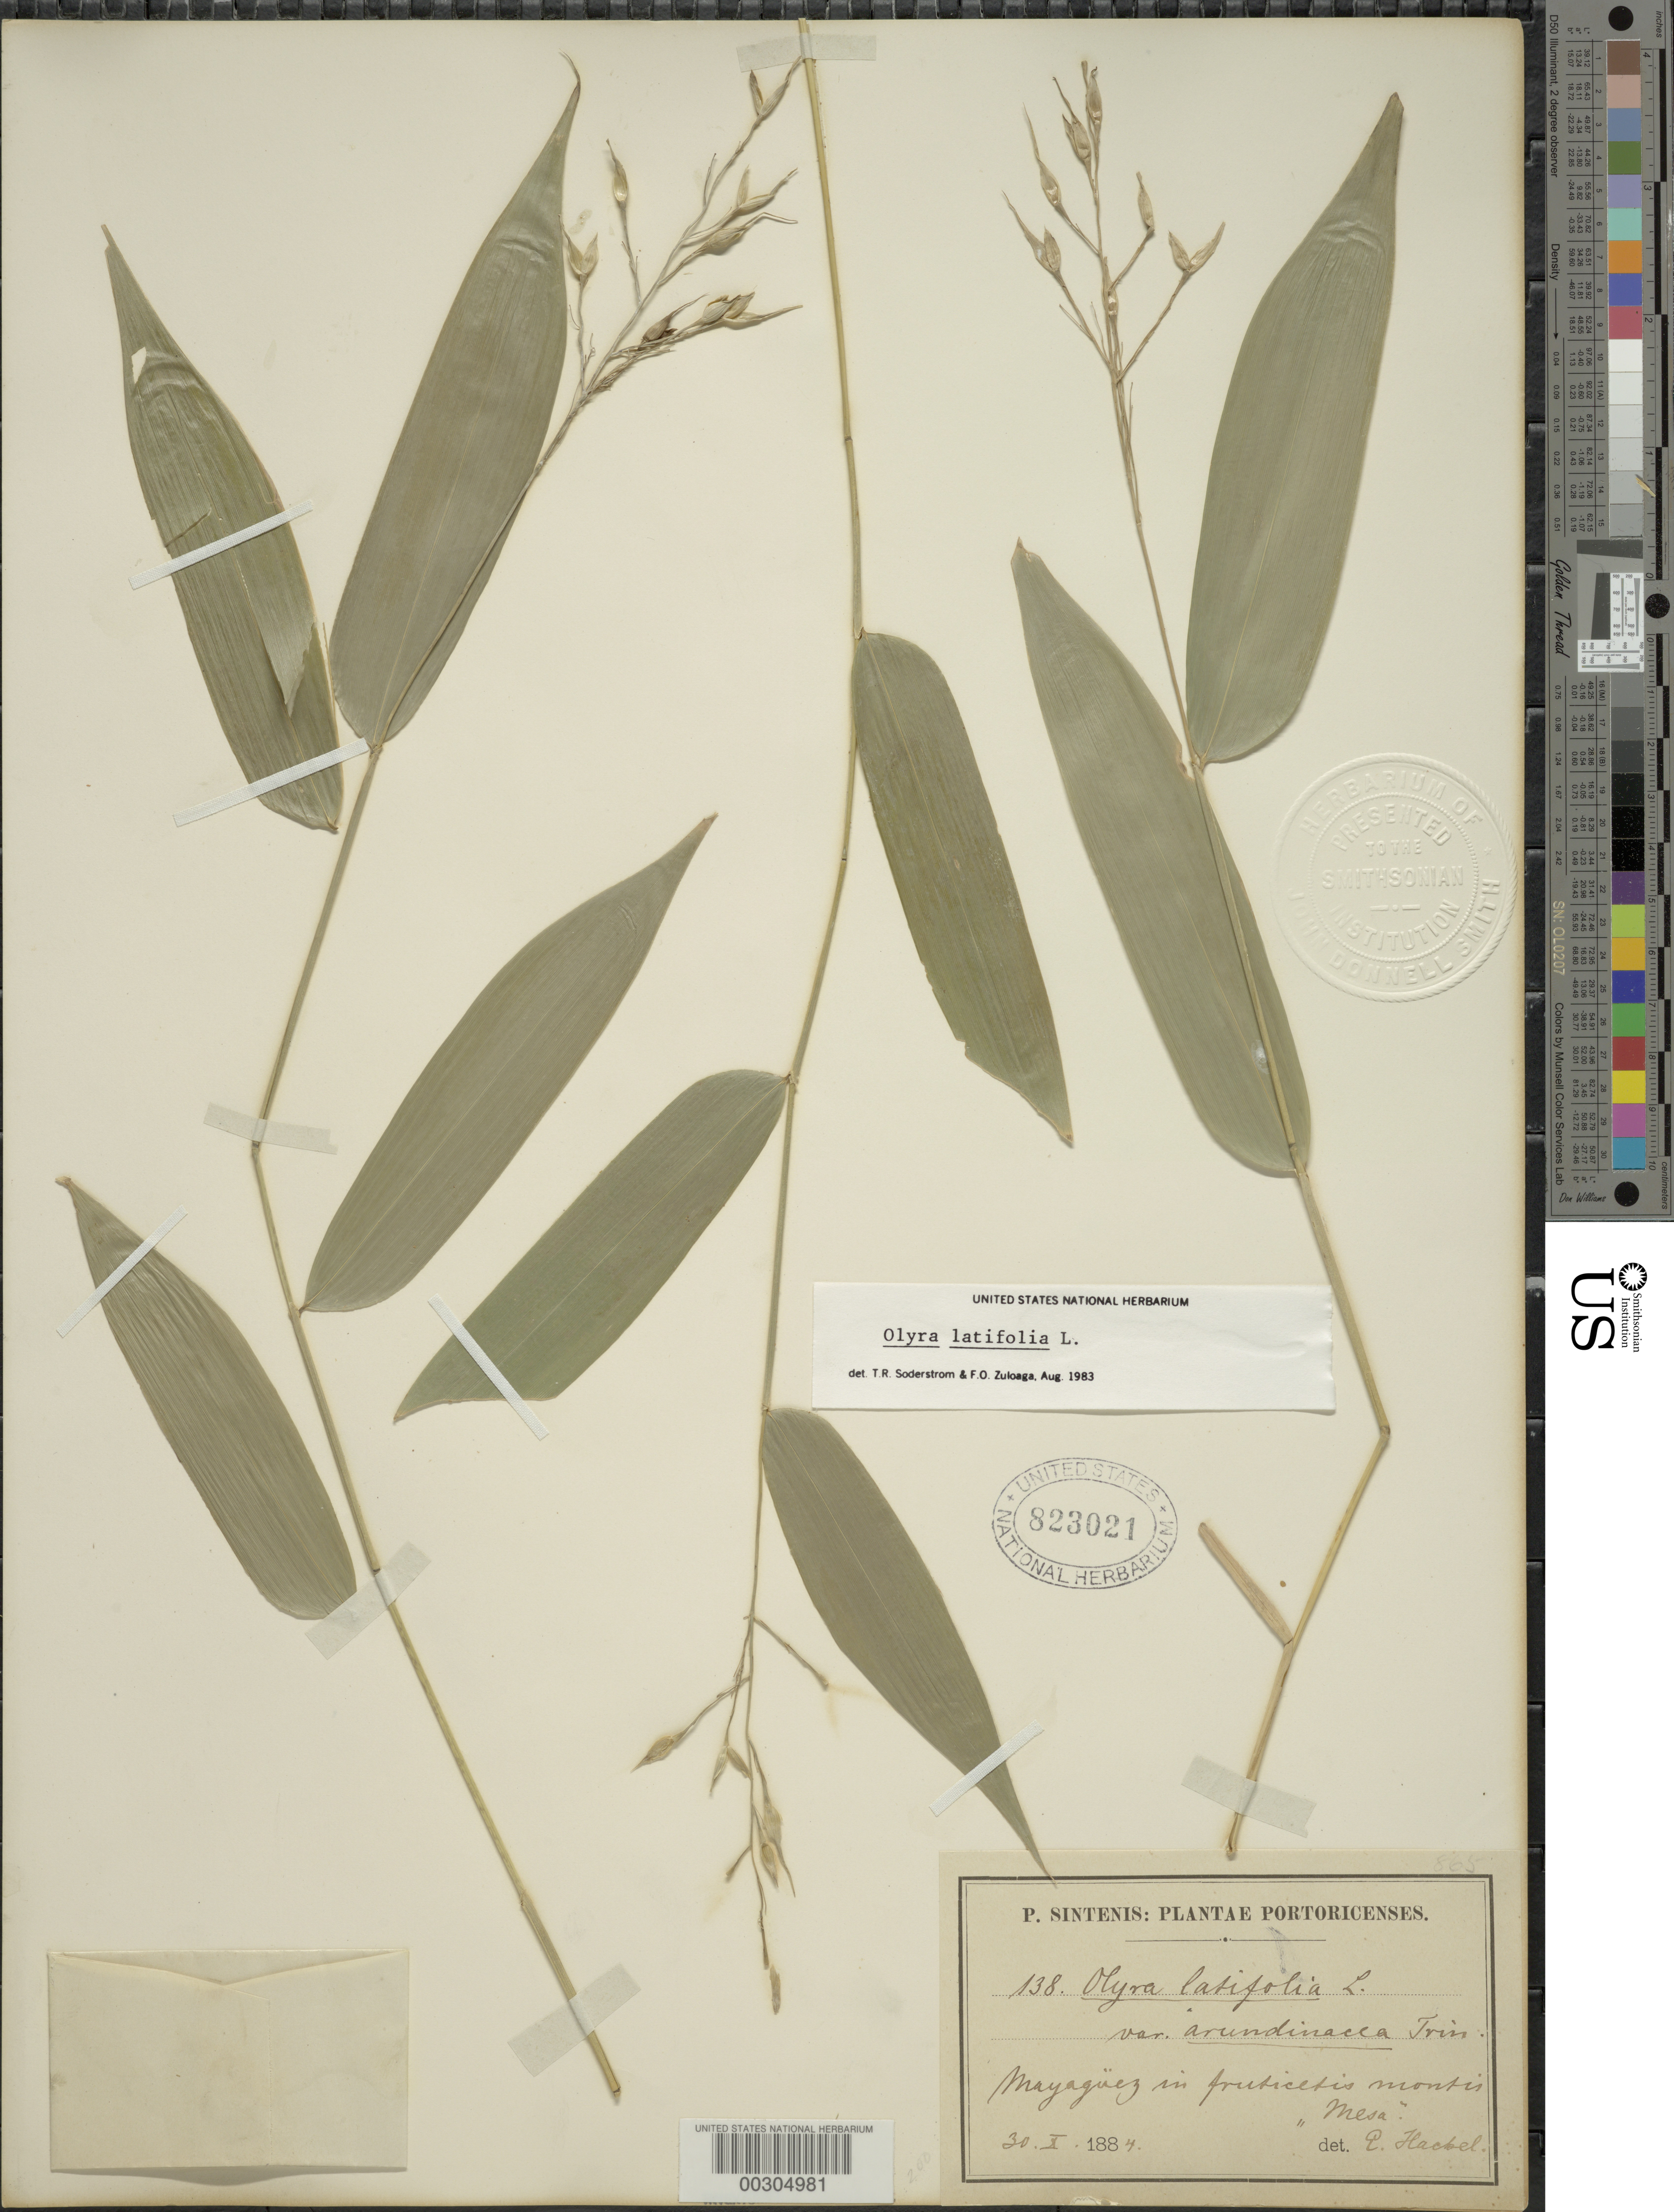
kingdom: Plantae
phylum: Tracheophyta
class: Liliopsida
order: Poales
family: Poaceae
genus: Olyra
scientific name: Olyra latifolia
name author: L.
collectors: P. Sintenis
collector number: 138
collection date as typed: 30 Oct 1884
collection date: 1884-10-30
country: Puerto Rico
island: Greater Antilles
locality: Mayaguez.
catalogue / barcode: US 823021